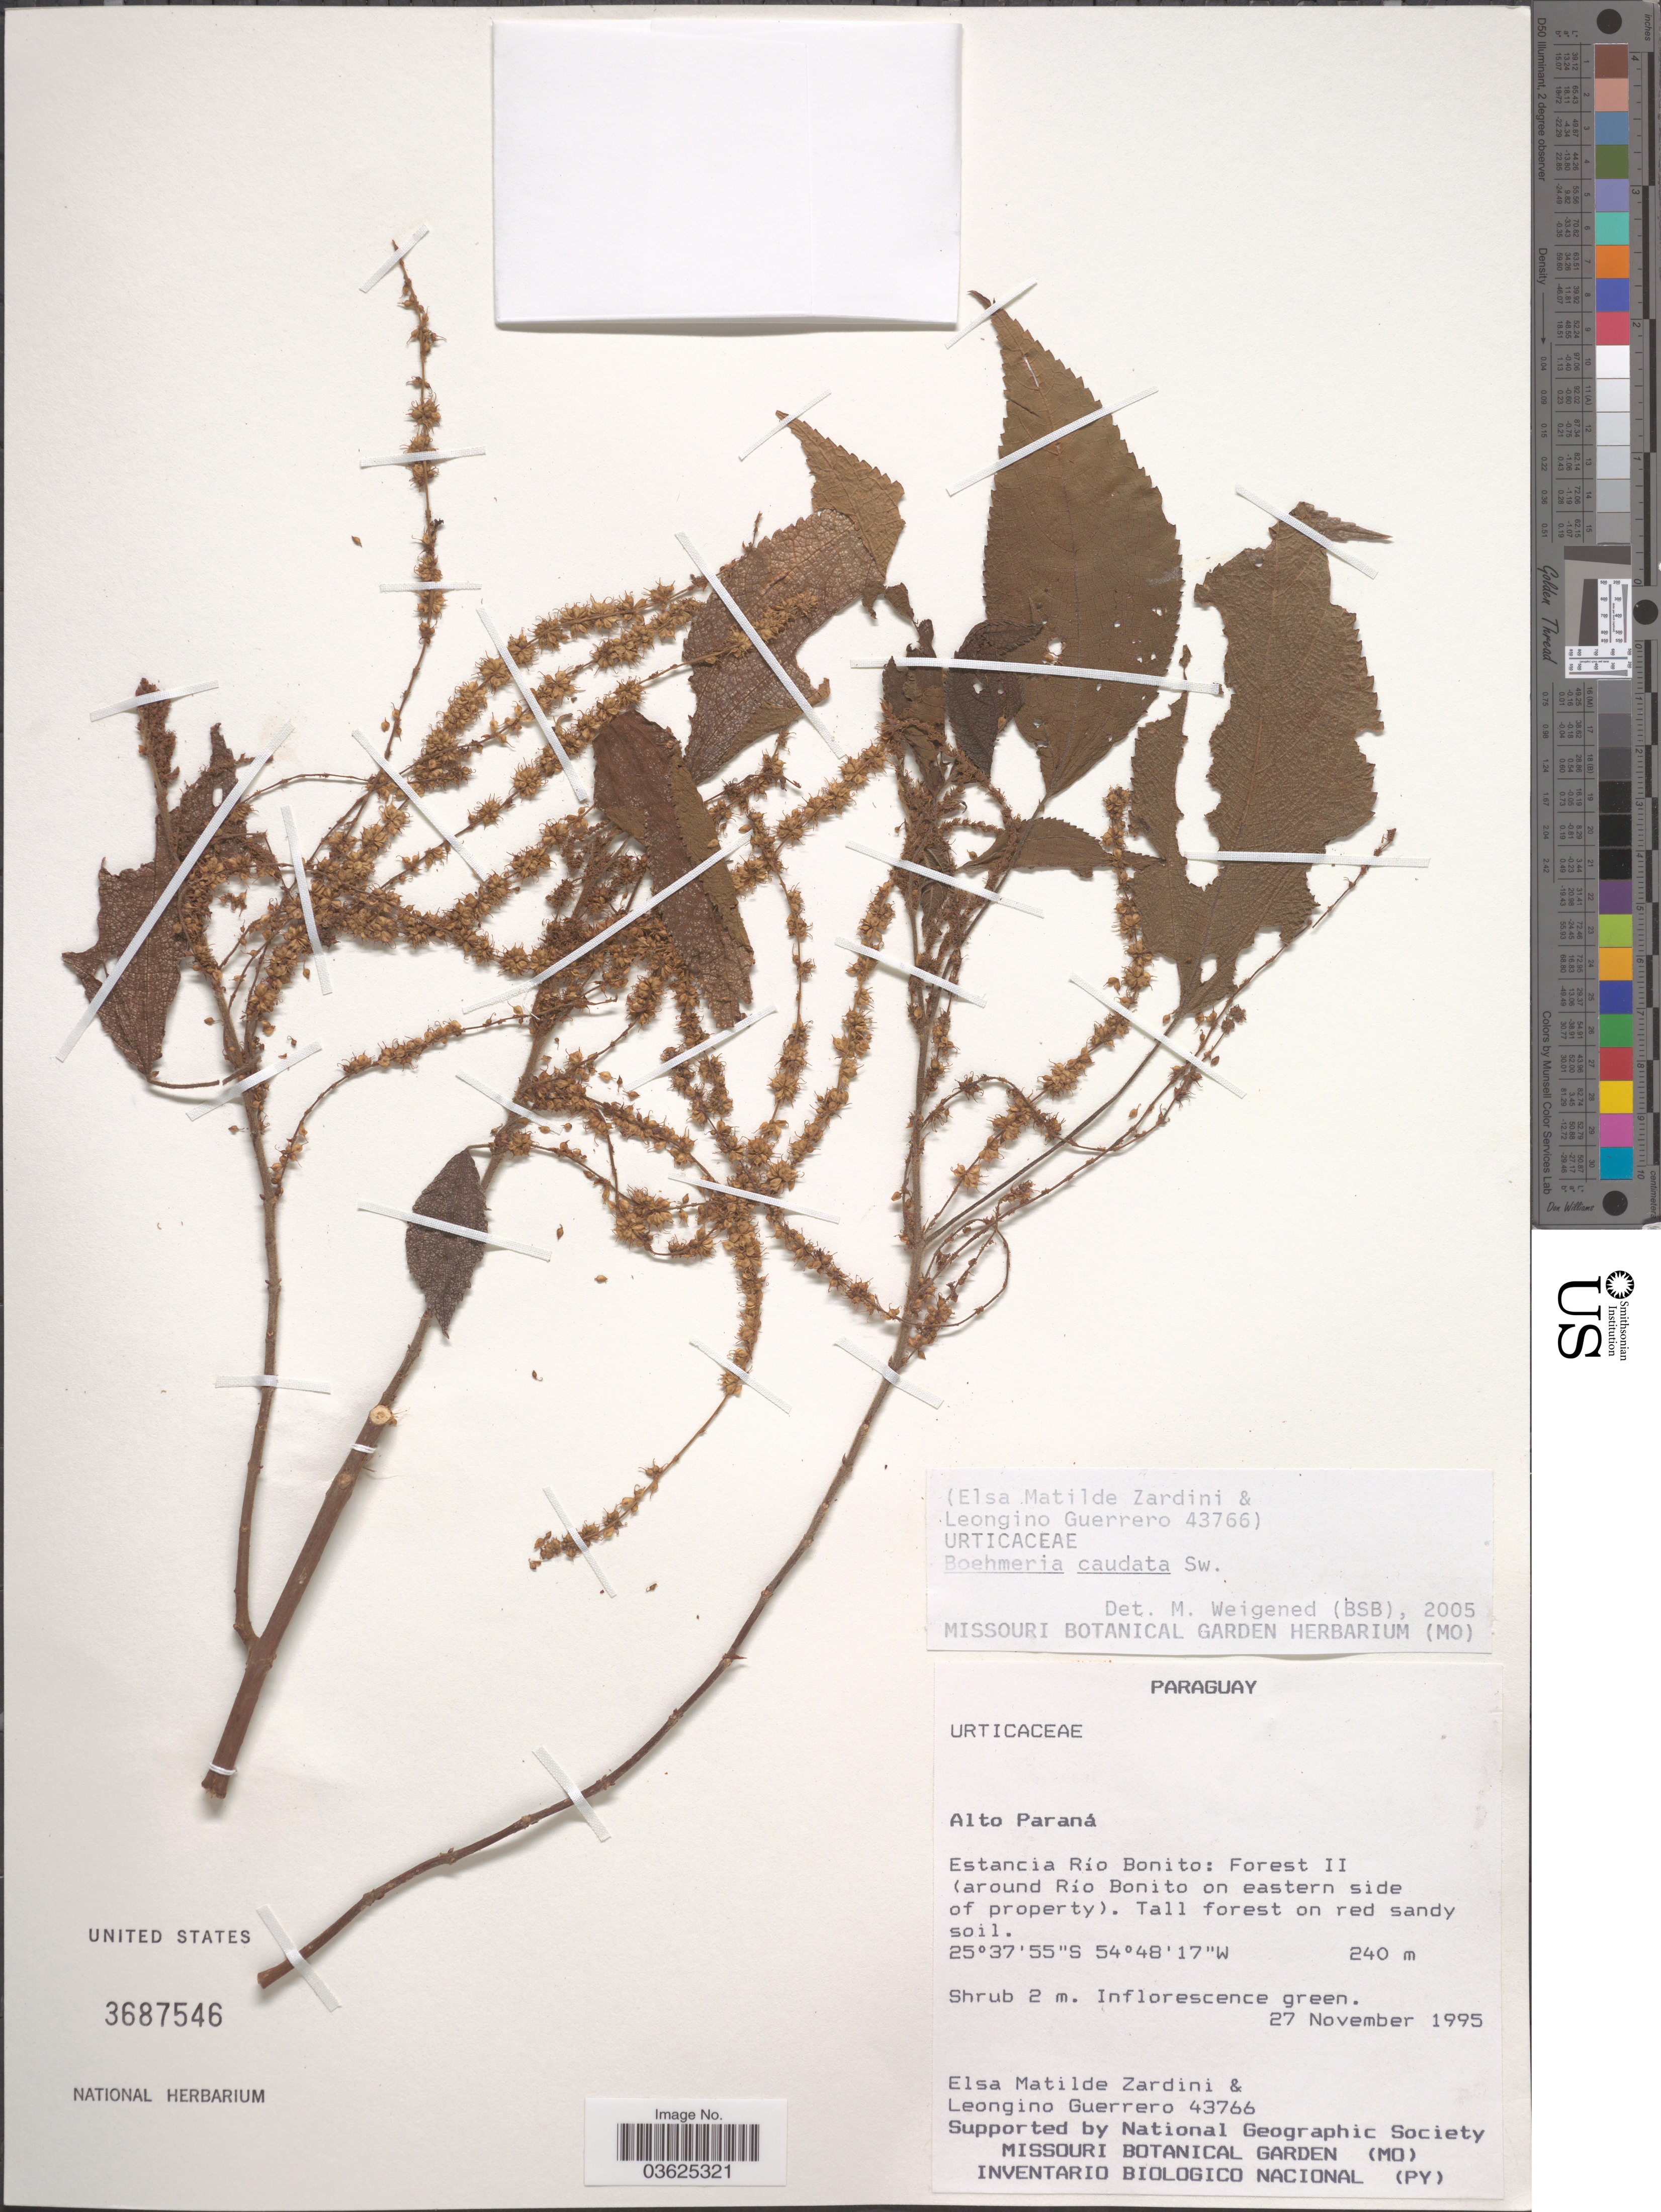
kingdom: Plantae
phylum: Tracheophyta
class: Magnoliopsida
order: Rosales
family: Urticaceae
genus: Boehmeria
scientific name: Boehmeria caudata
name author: Sw.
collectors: E. M. Zardini & L. Guerrero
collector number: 43766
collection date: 1995-11-27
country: Paraguay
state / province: Alto Parana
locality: Estancia Río Bonito: Forest II (around Río Bonito on eastern side of property).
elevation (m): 240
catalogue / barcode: US 3687546